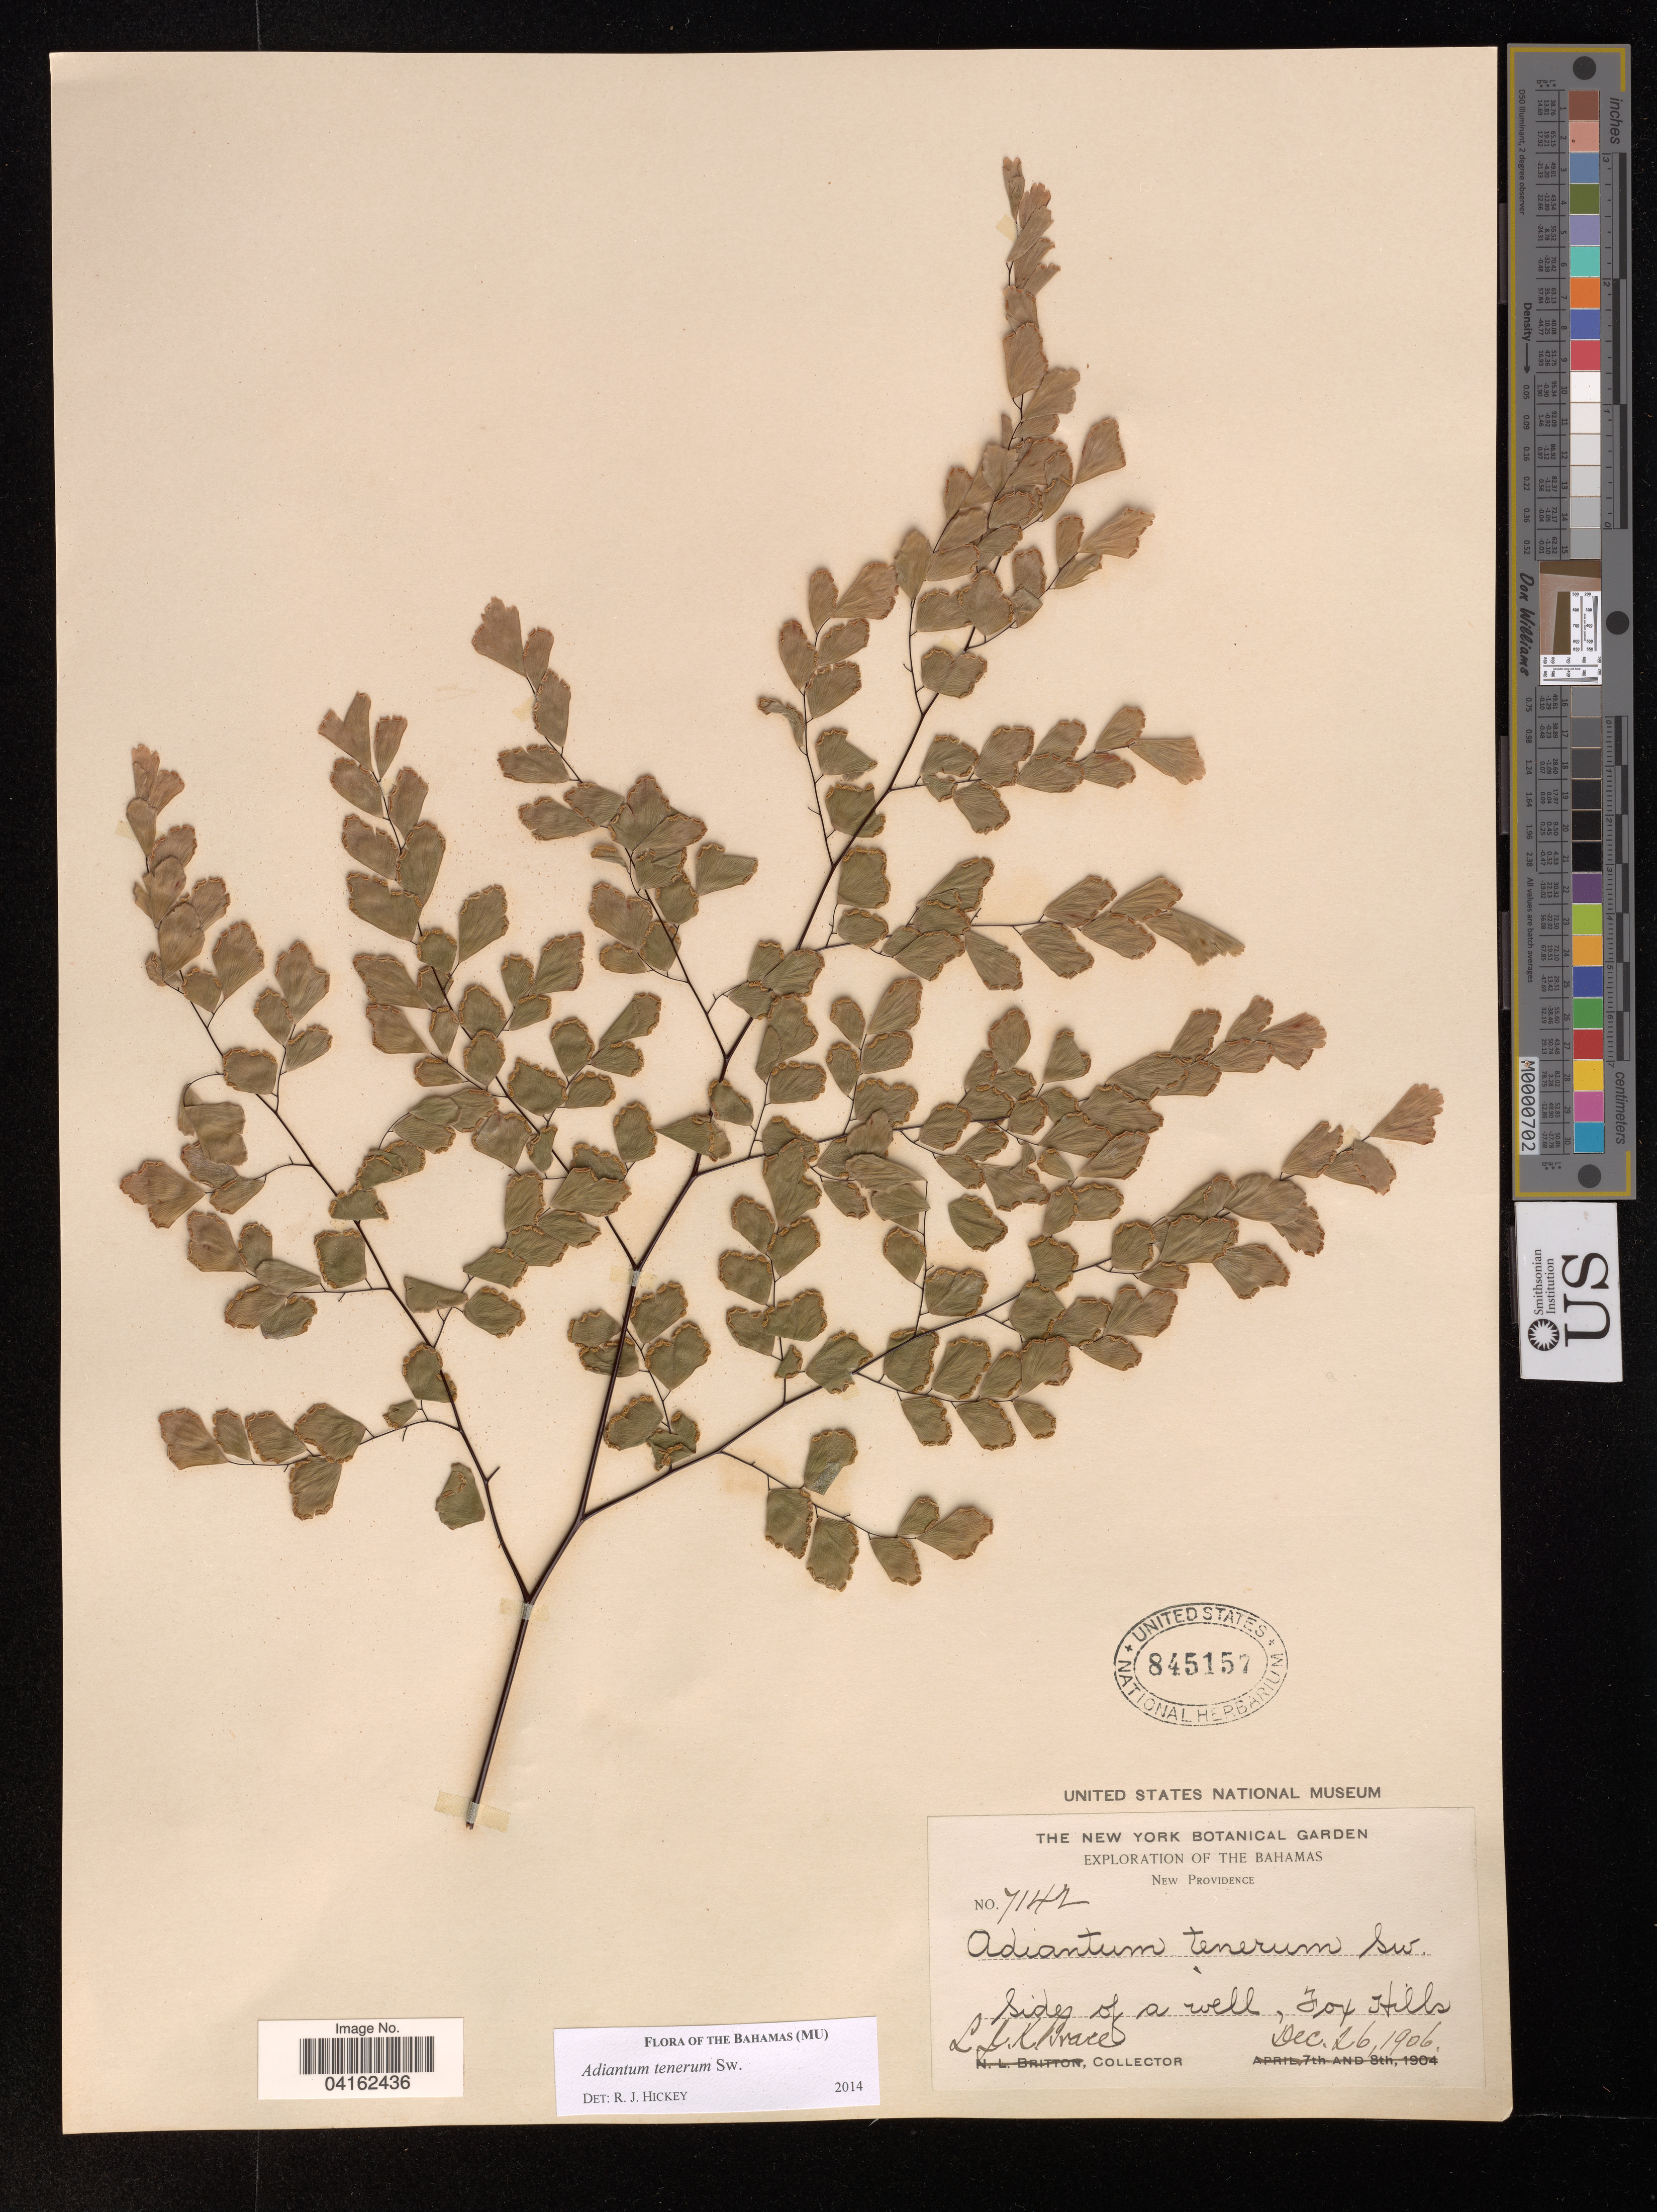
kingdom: Plantae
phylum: Tracheophyta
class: Polypodiopsida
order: Polypodiales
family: Pteridaceae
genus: Adiantum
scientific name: Adiantum tenerum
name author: Sw.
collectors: L. J. K. Brace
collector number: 7142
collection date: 1906-12-26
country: Bahamas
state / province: New Providence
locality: Sides of a well, Fox Hills.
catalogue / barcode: US 845157